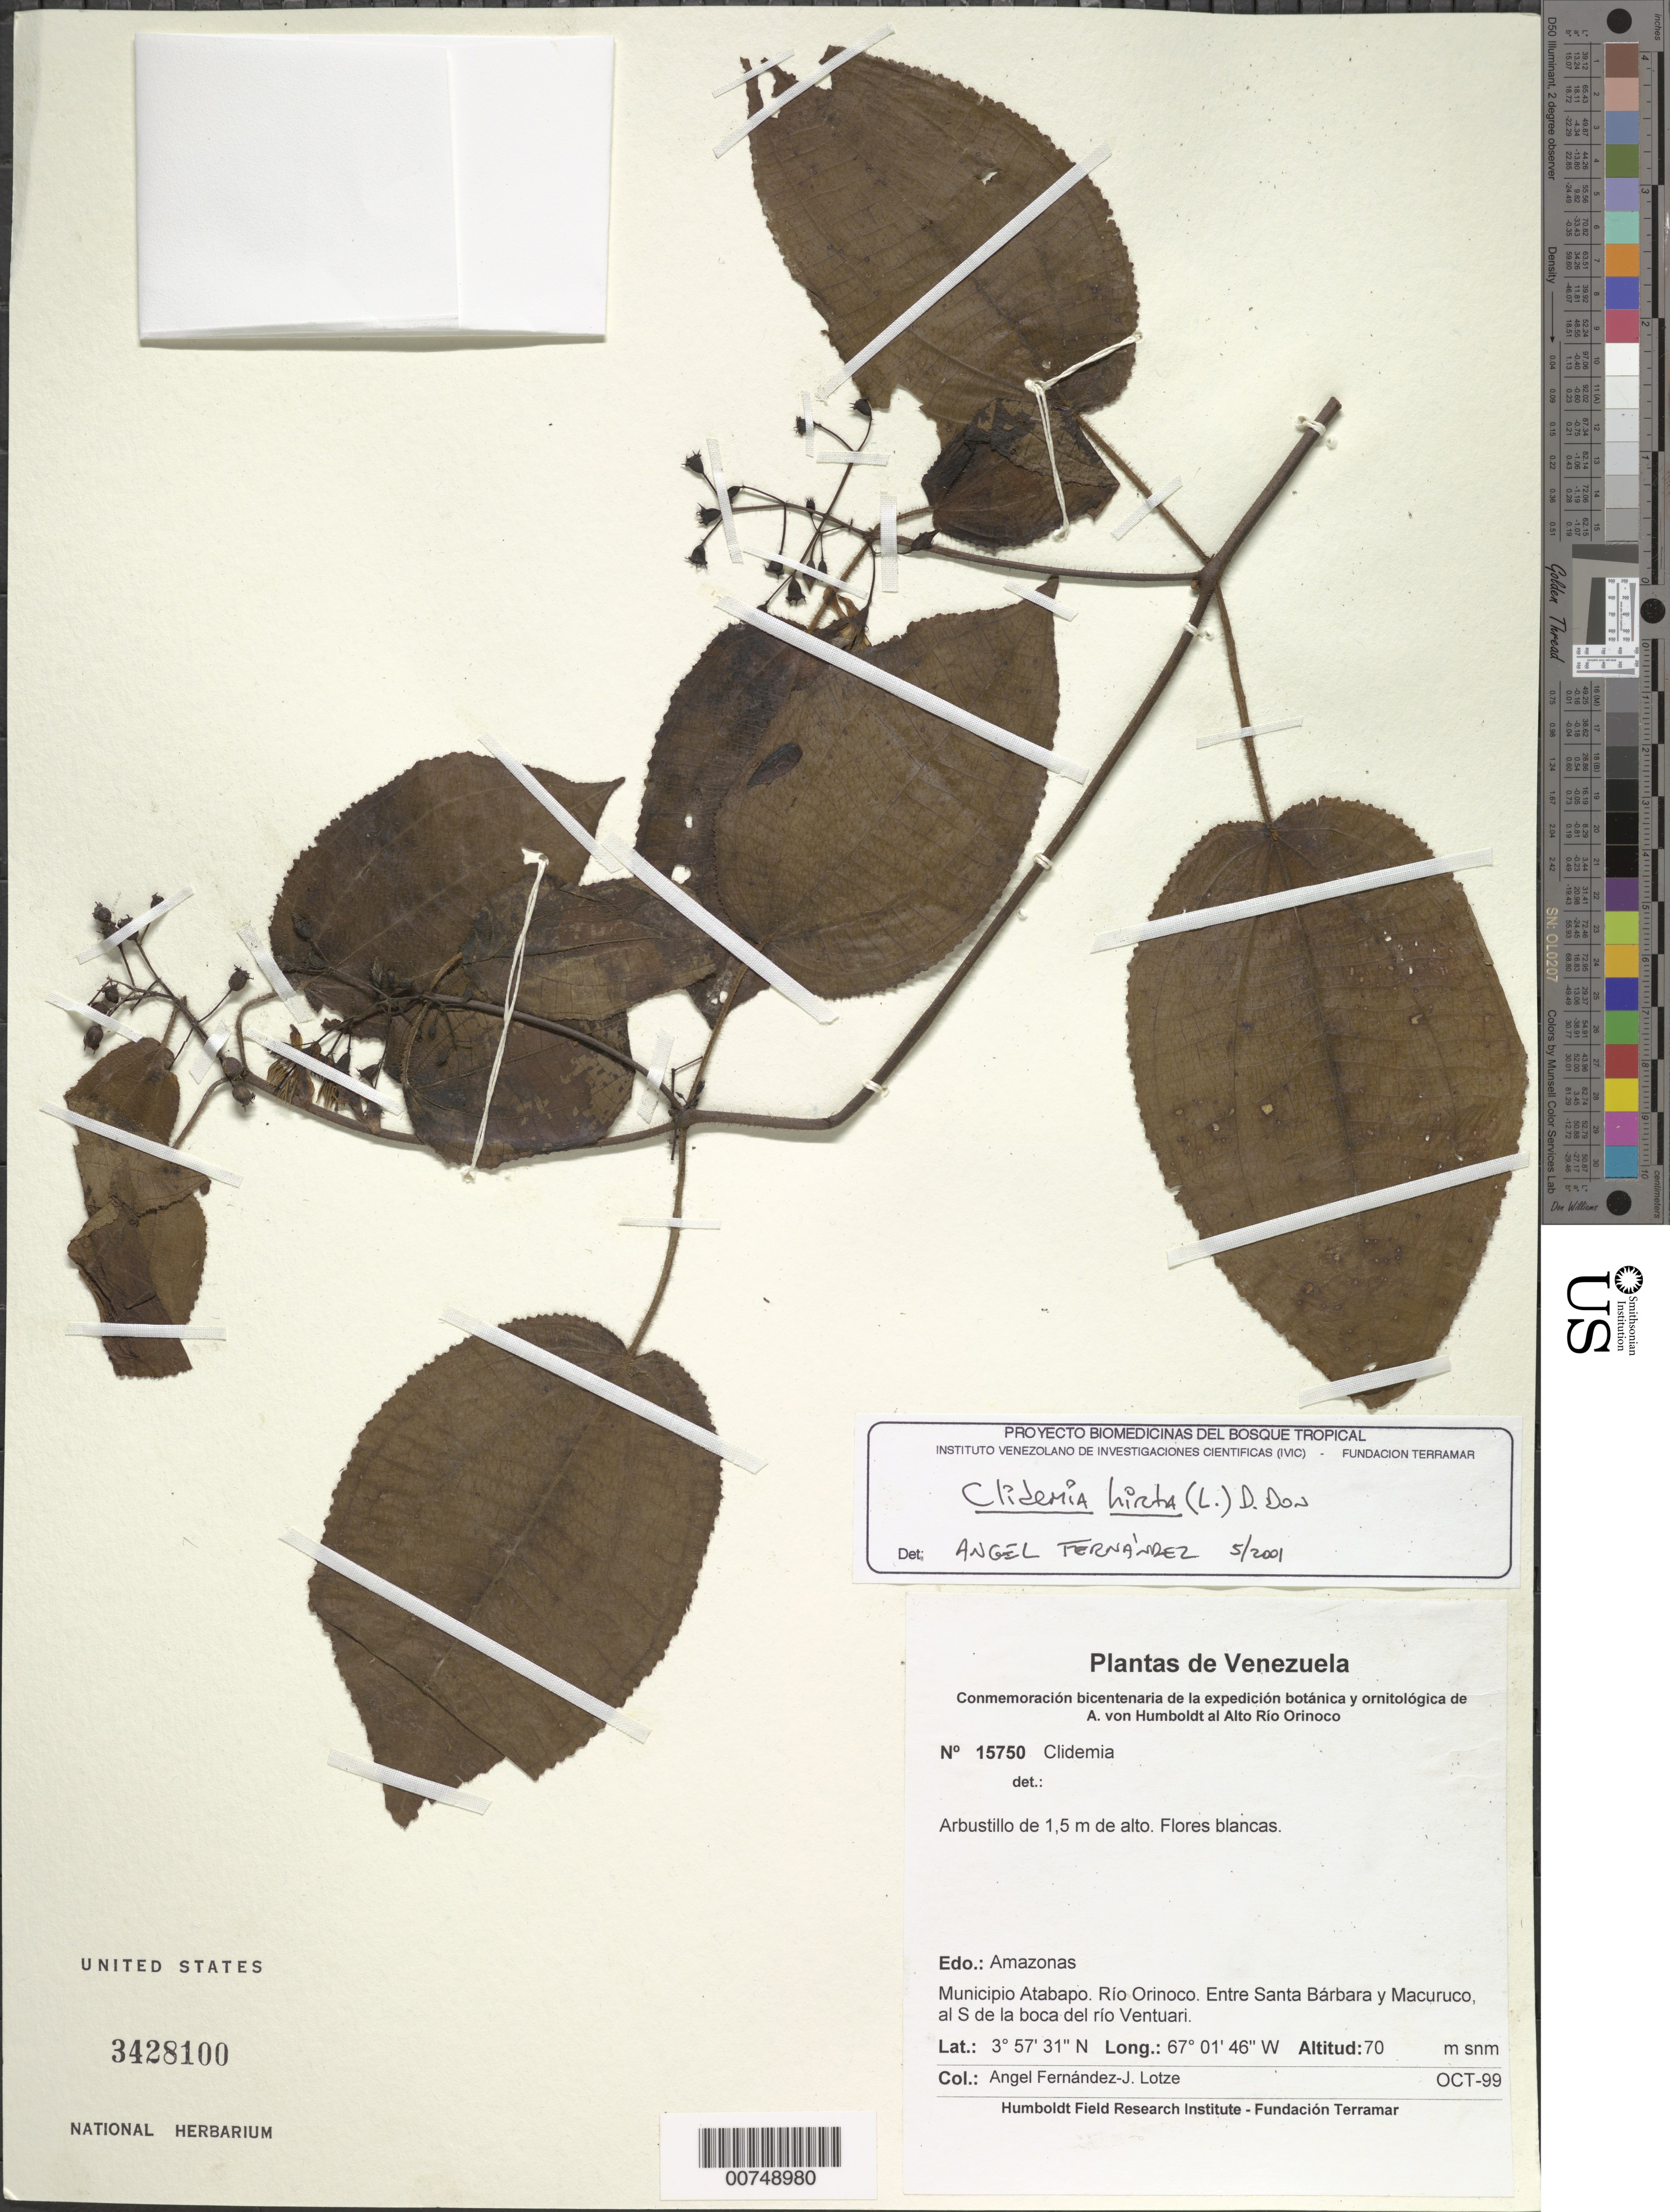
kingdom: Plantae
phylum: Tracheophyta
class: Magnoliopsida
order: Myrtales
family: Melastomataceae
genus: Clidemia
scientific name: Clidemia hirta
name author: (L.) D. Don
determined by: Fernández, A.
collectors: A. Fernández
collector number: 15750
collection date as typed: Oct-99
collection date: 1999-10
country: Venezuela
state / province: Amazonas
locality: Mun. Atabapo, Río Orinoco, entre Santa Bárbara y Macuruco, al S de la boca del Río Ventuari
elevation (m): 70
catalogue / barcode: US 3428100